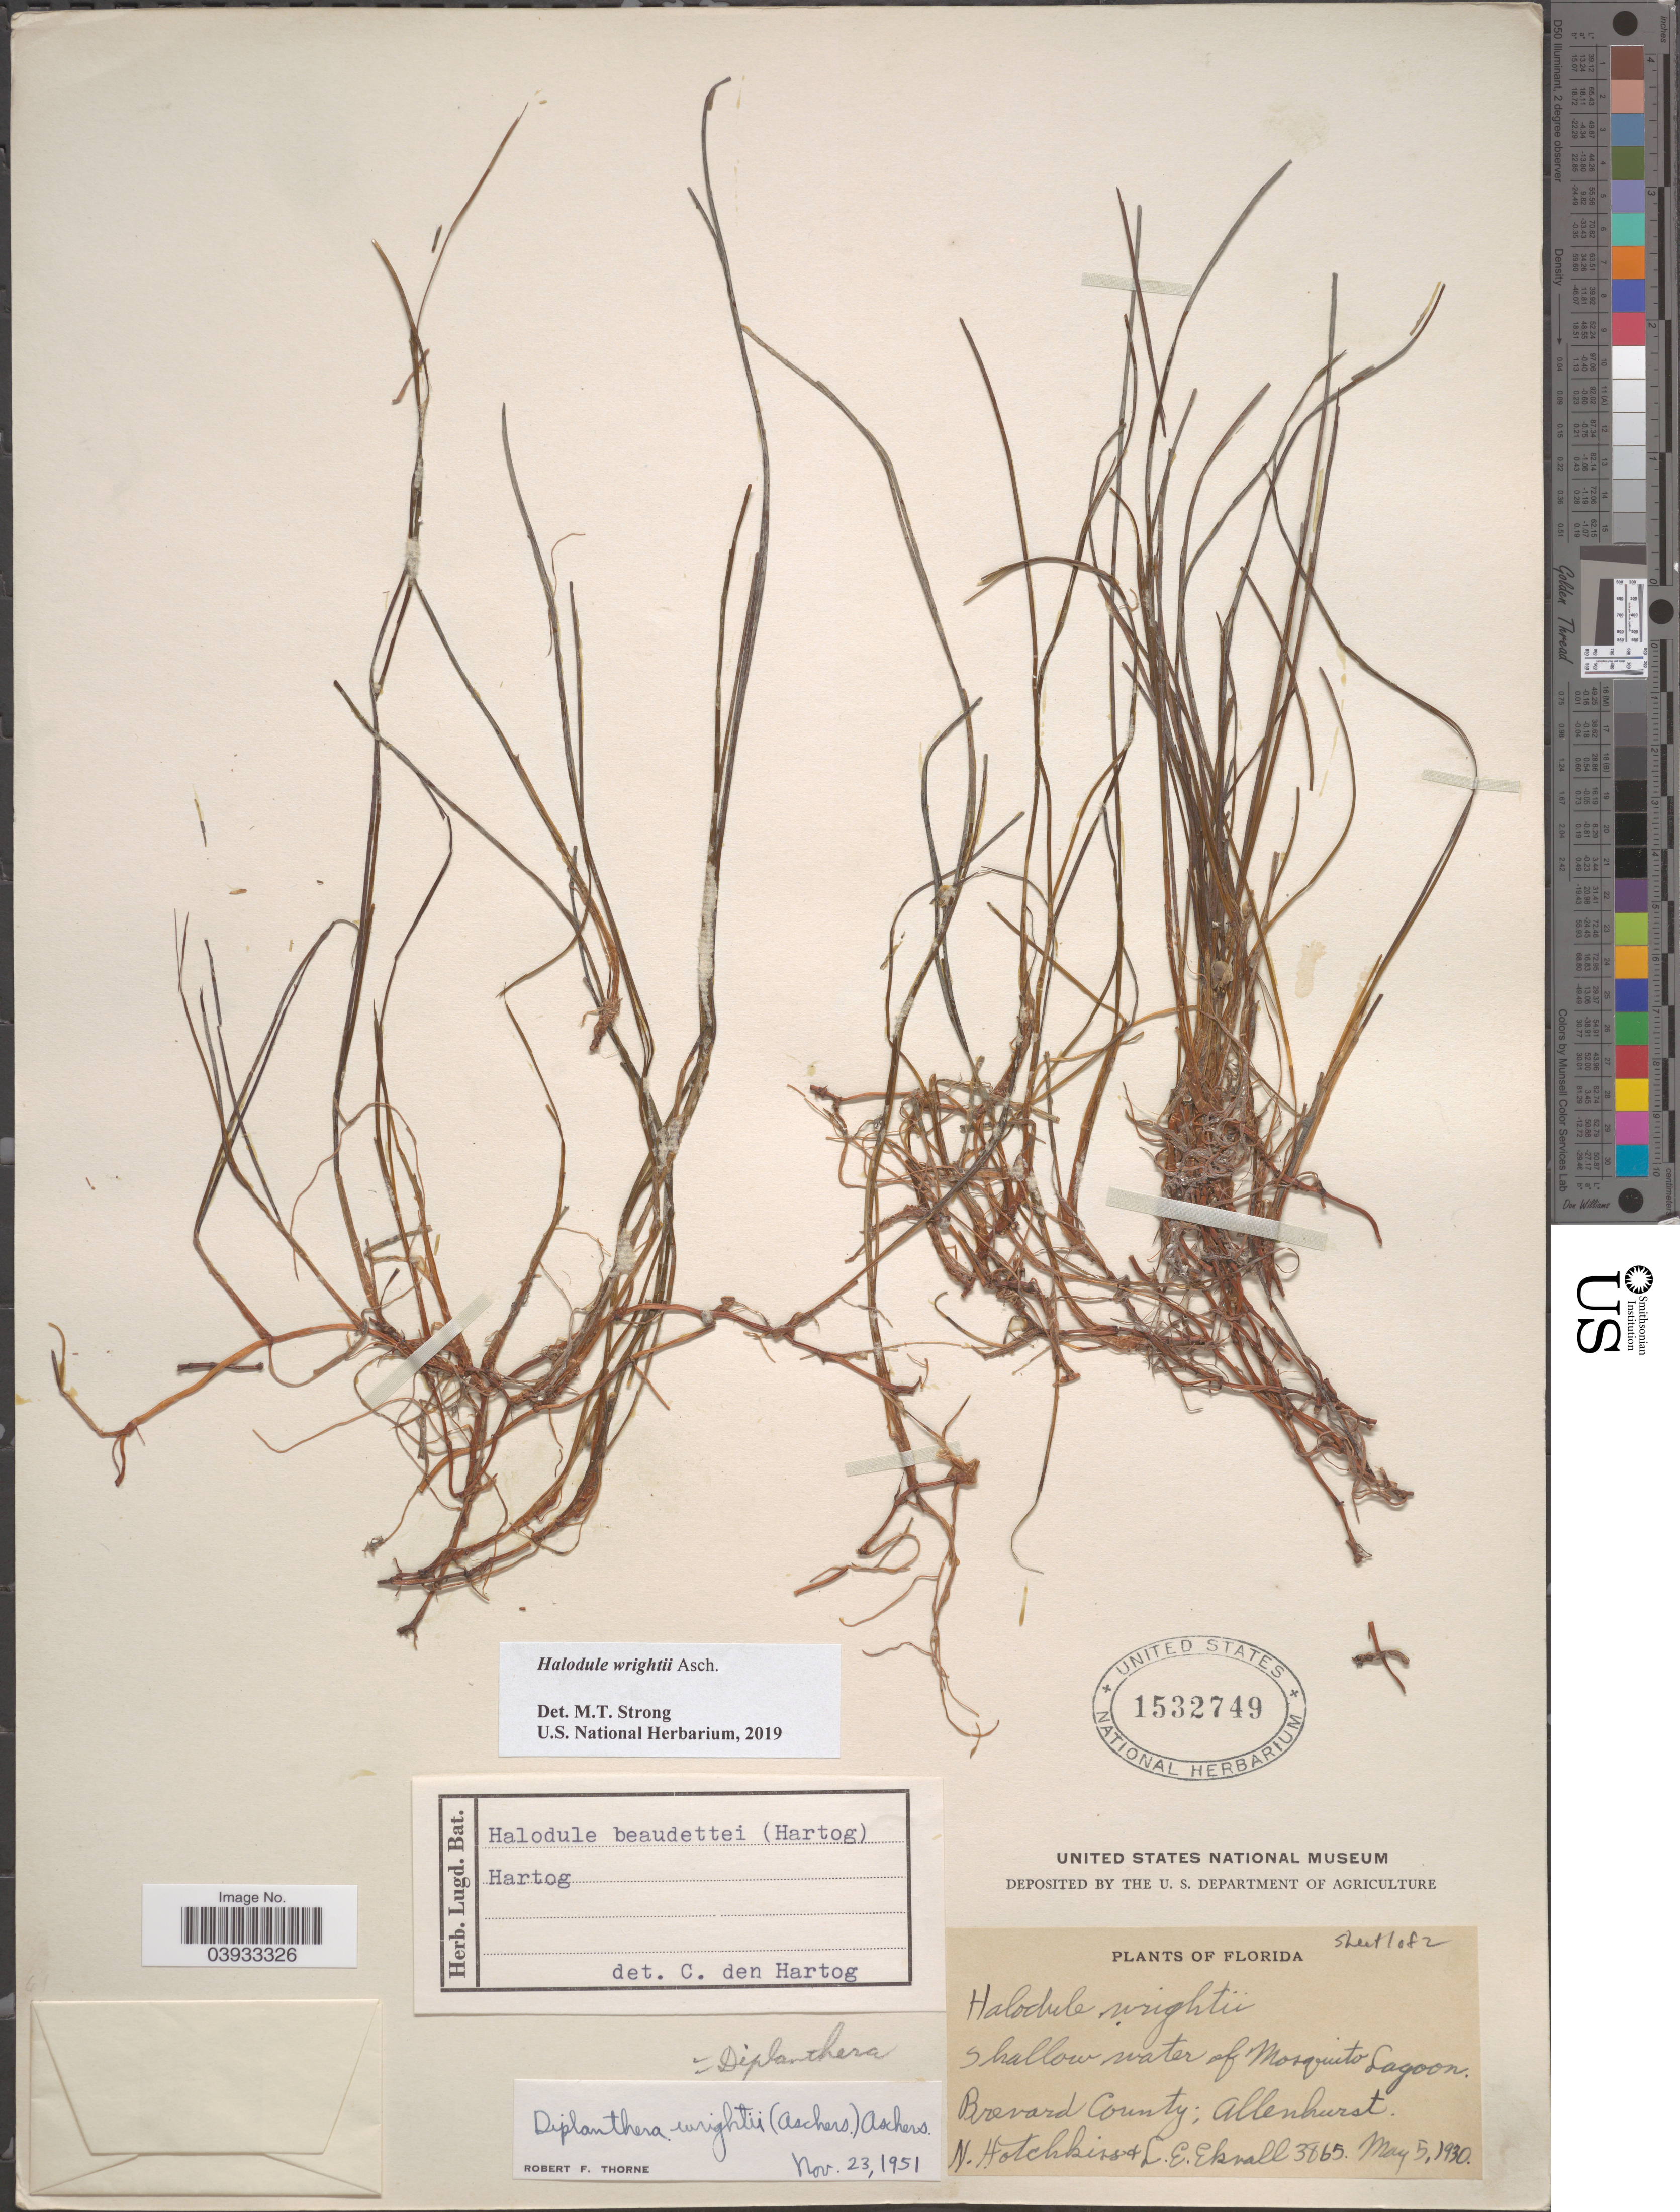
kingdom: Plantae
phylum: Tracheophyta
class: Liliopsida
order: Alismatales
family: Cymodoceaceae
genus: Halodule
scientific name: Halodule wrightii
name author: Asch.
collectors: N. Hotchkiss & L. Ekvall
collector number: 3865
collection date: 1930-05-05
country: United States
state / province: Florida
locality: Shallow water of Mosquito Lagoon. Brevard County: Allenhurst.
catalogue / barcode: US 1532749